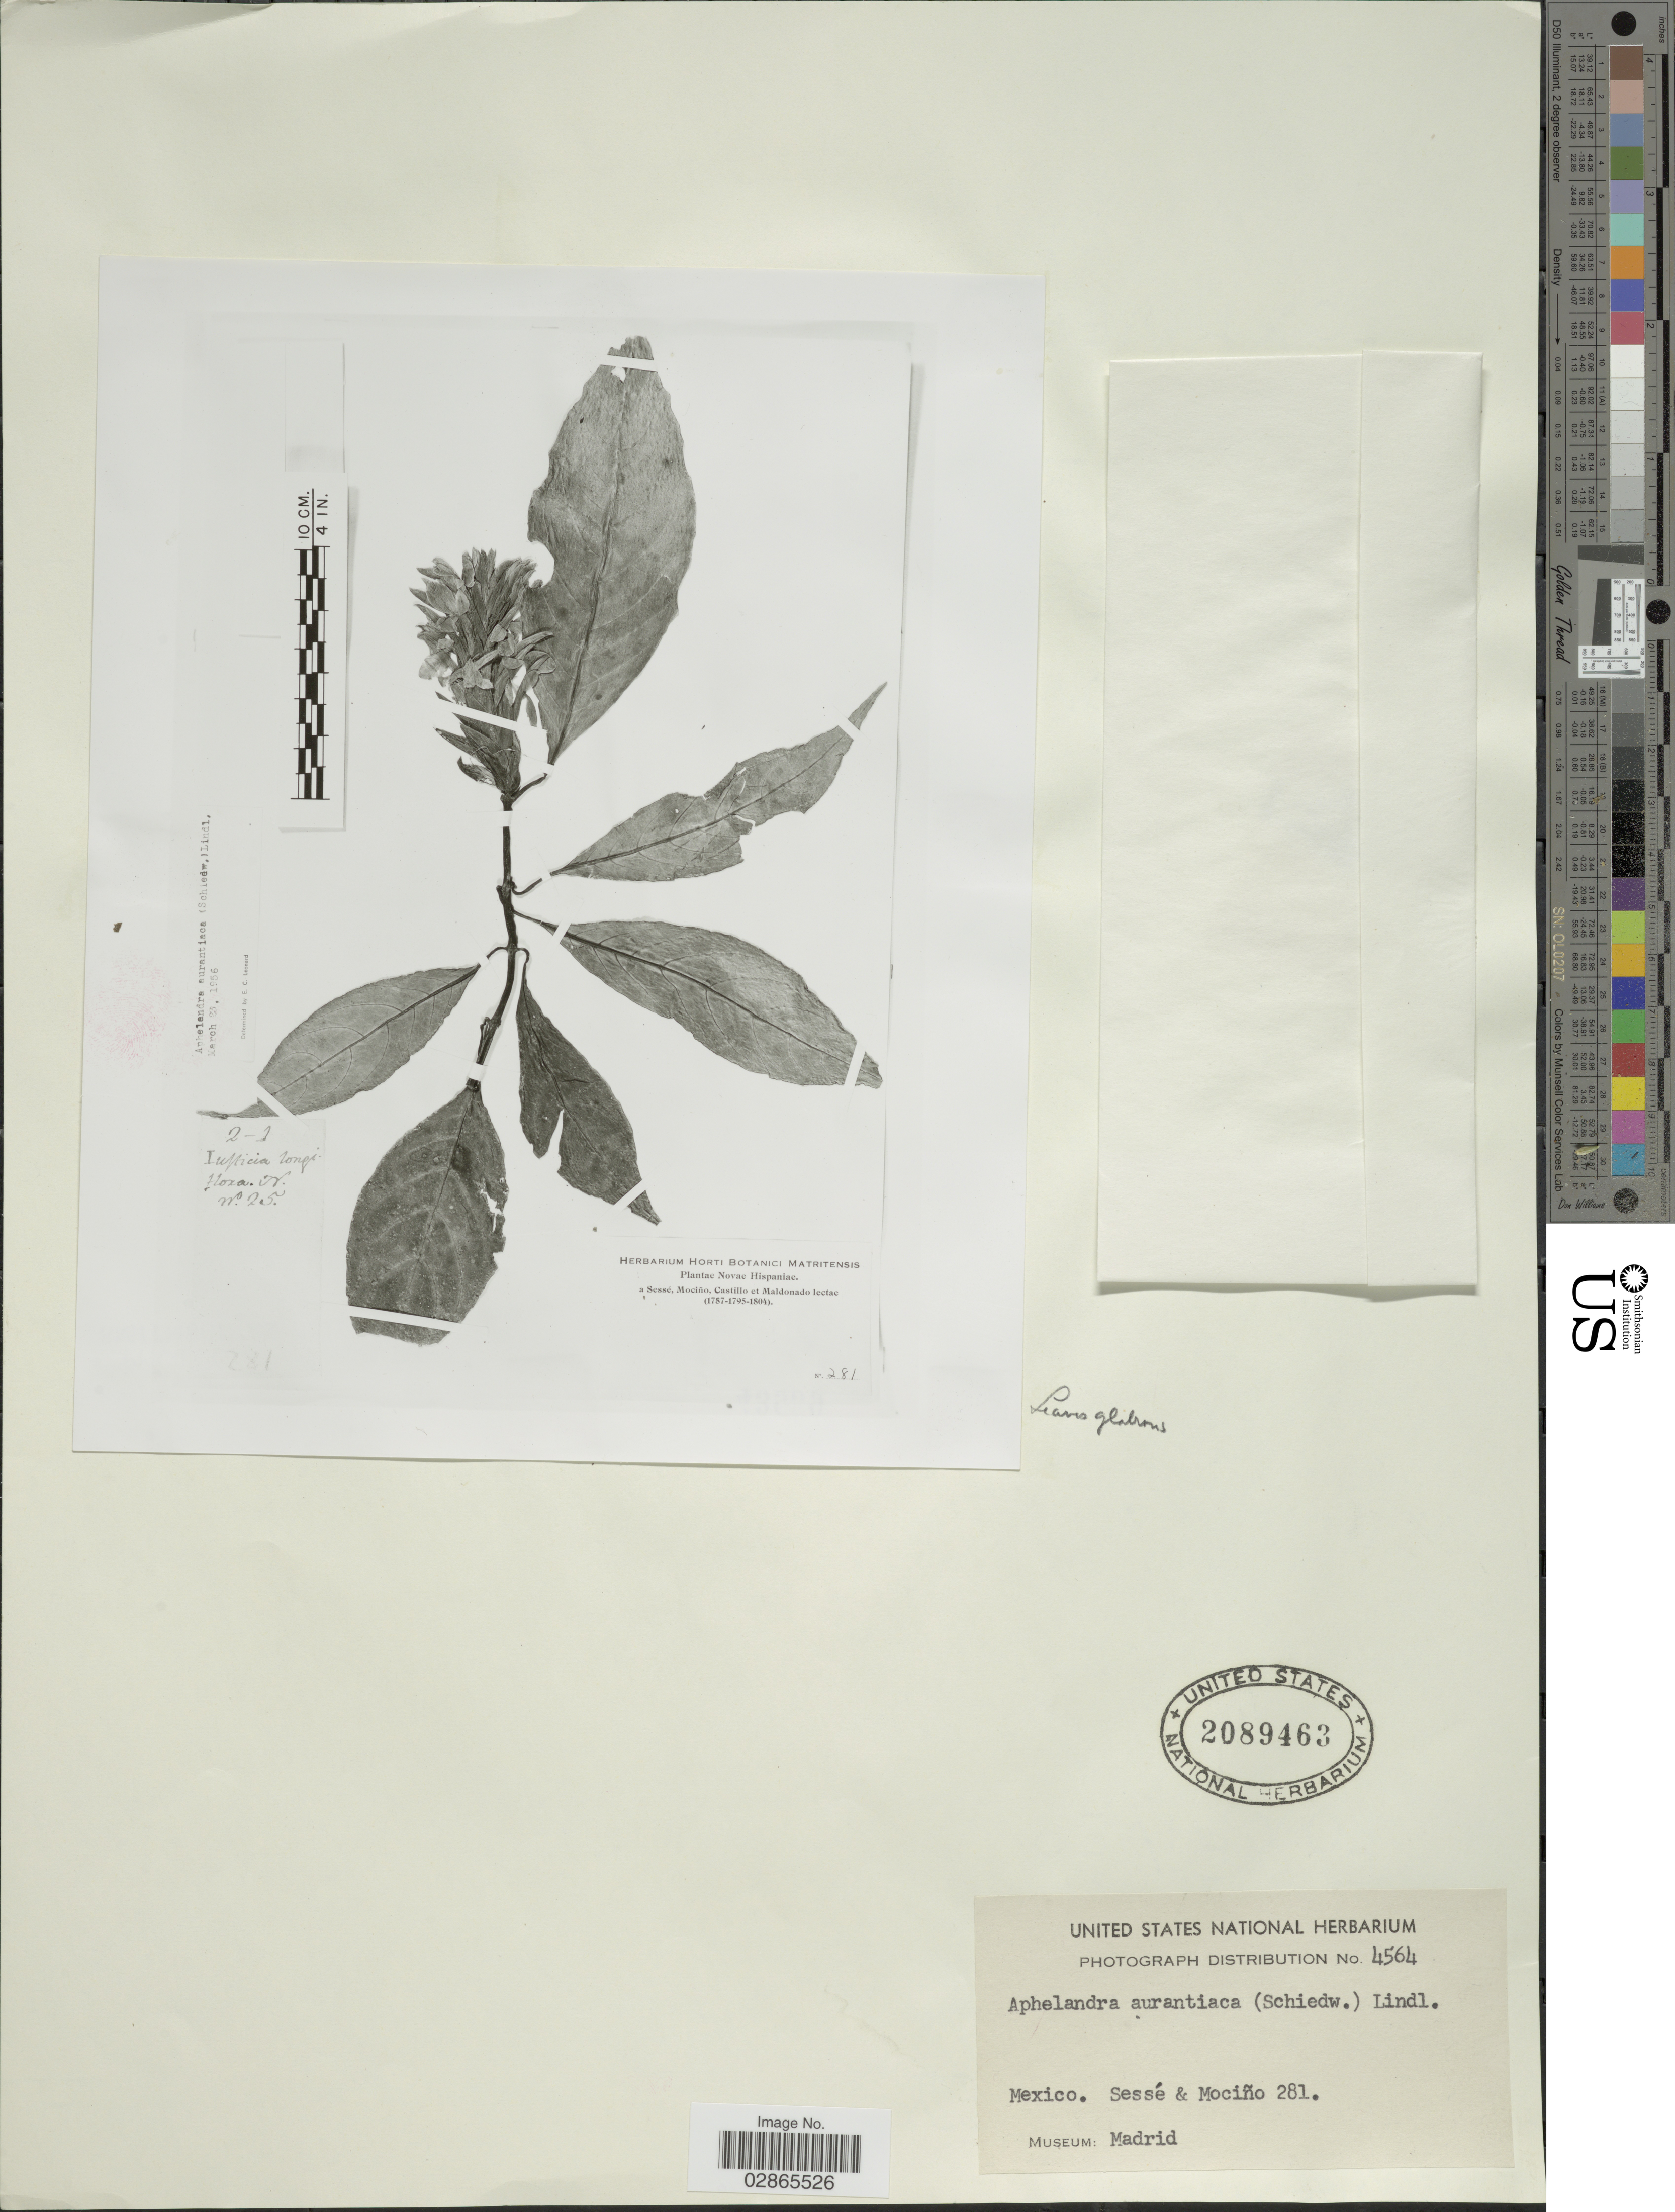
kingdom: Plantae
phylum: Tracheophyta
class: Magnoliopsida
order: Lamiales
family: Acanthaceae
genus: Aphelandra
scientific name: Aphelandra aurantiaca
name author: (Scheidw.) Lindl.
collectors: Sessé, -- & Mociño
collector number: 281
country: Mexico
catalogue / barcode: US 2089463